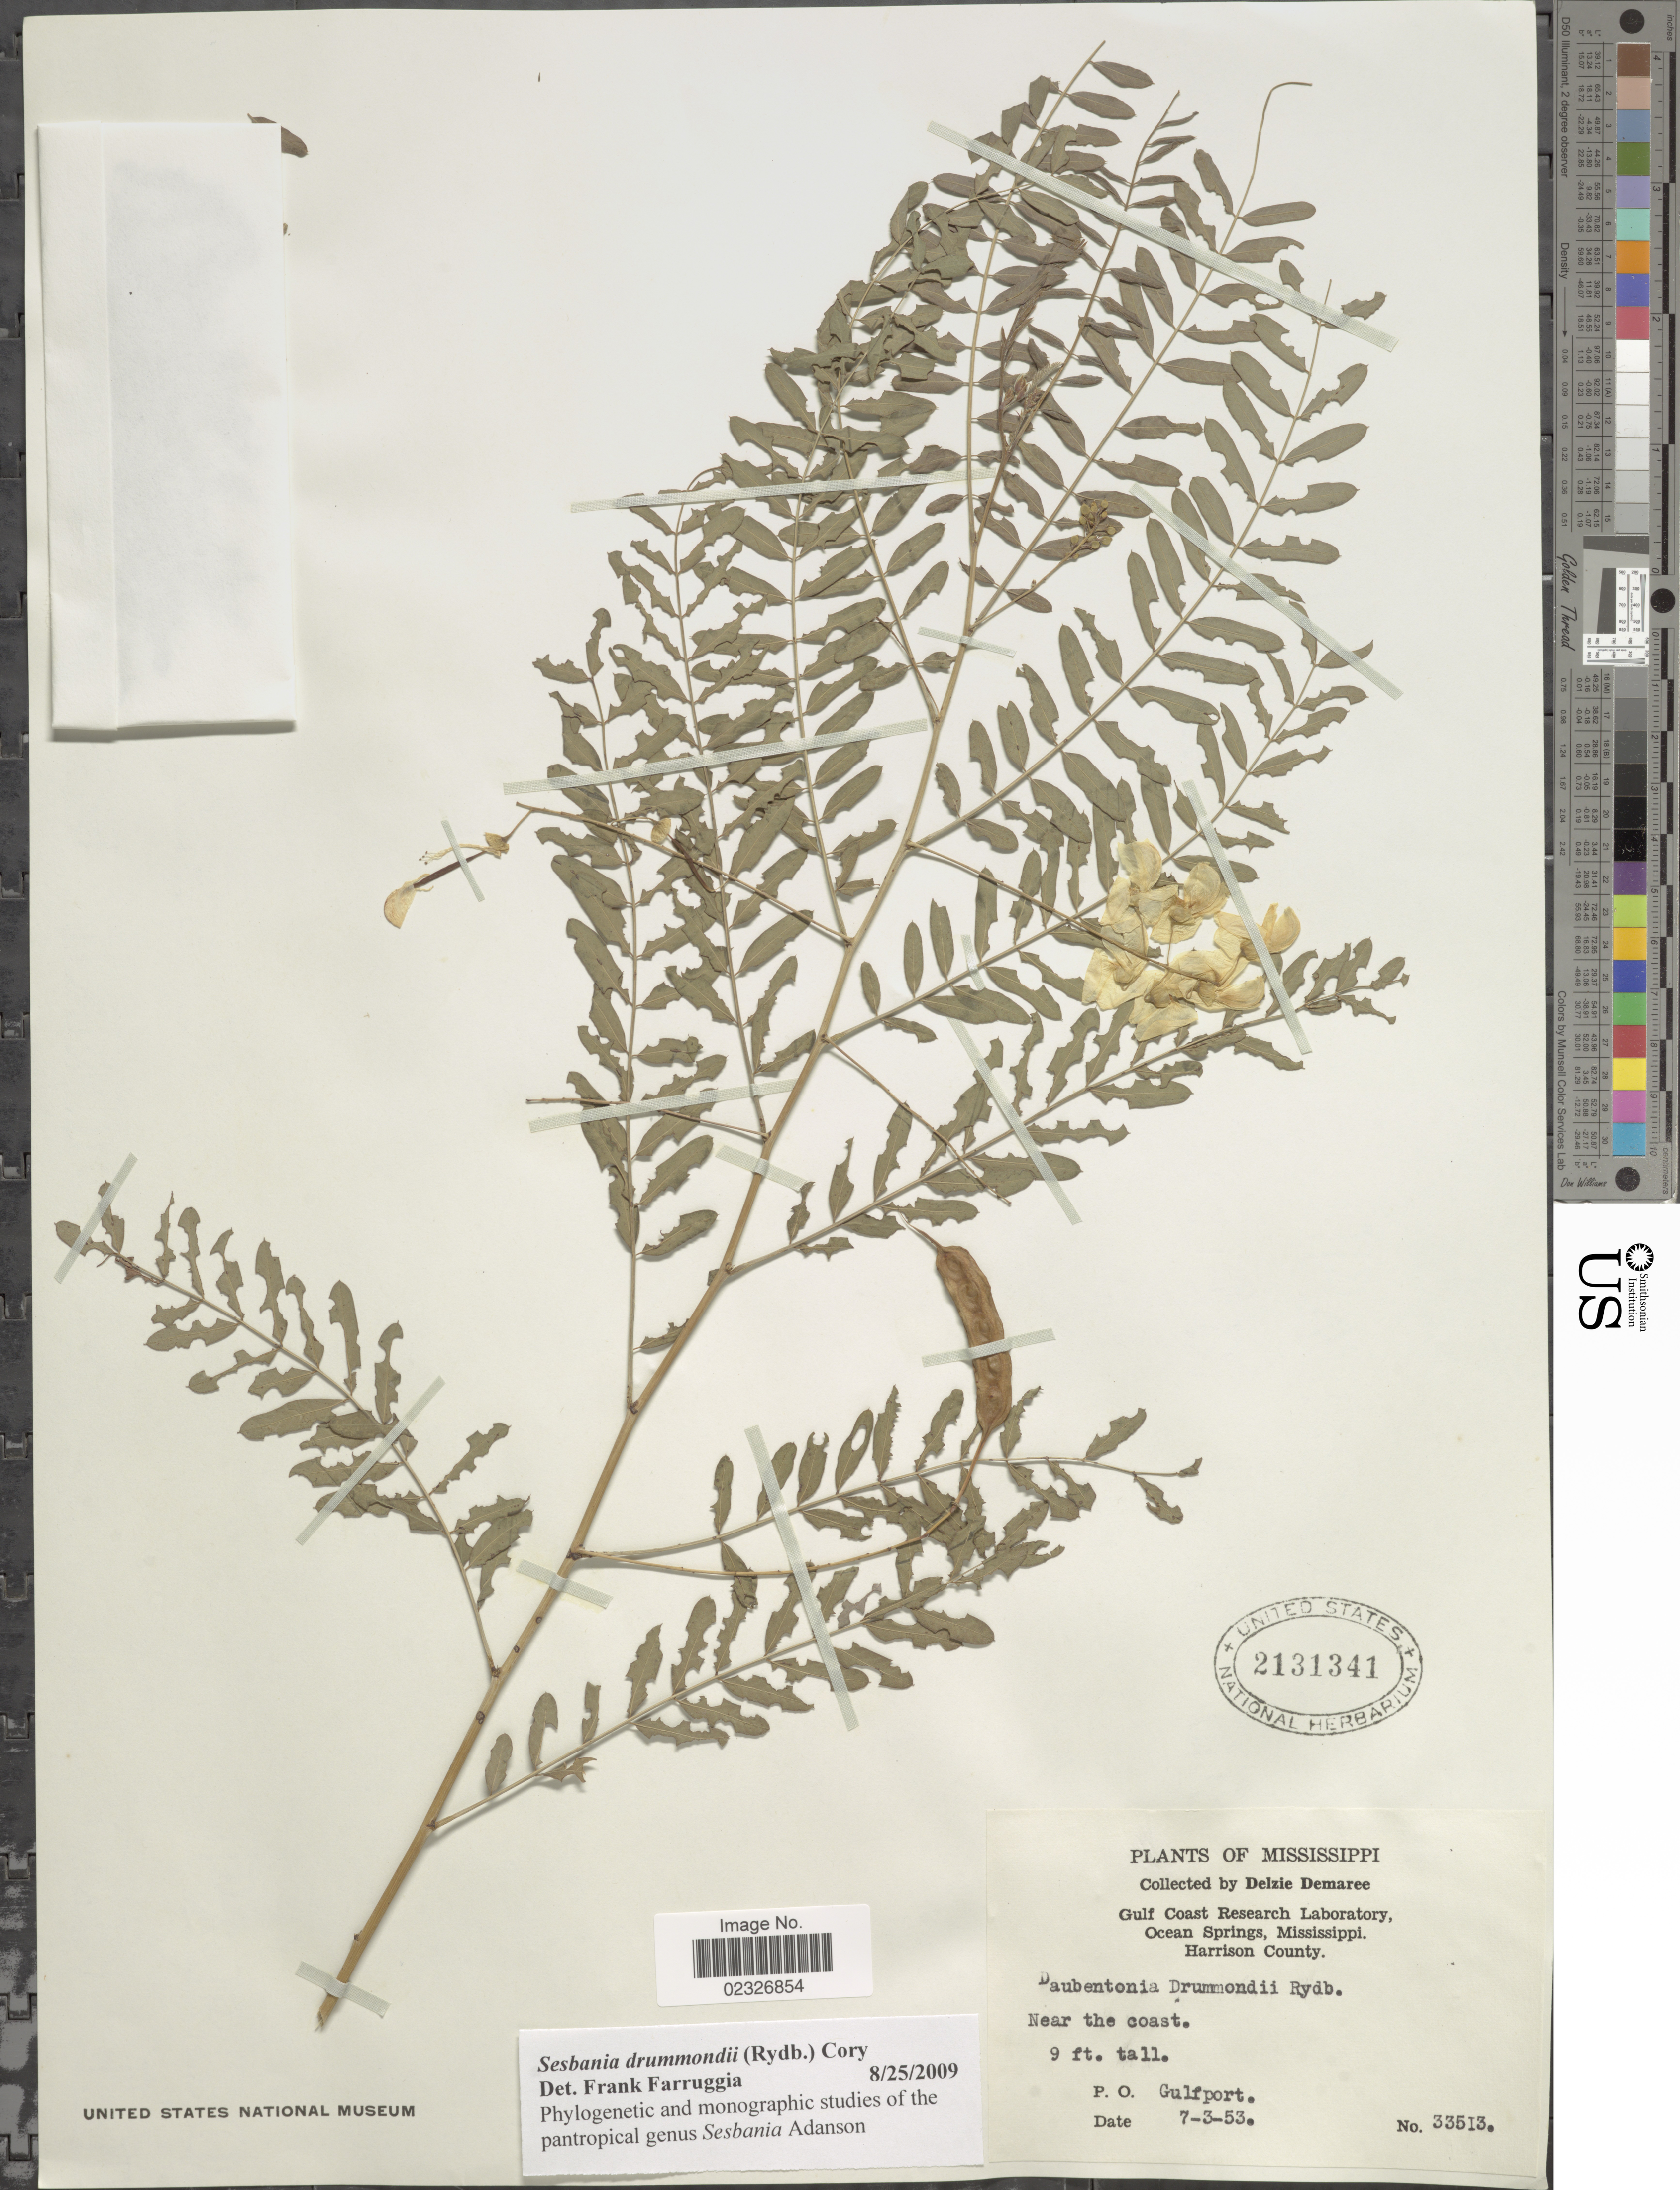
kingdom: Plantae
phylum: Tracheophyta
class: Magnoliopsida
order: Fabales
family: Fabaceae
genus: Sesbania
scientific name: Sesbania drummondii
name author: (Rydb.) Cory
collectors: D. Demaree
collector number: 33513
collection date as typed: Transcribed d/m/y: 3/7/53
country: United States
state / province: Mississippi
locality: Gulf Coast Research Laboratory, Ocean Springs, Mississippi, Harrison County, near the coast, Gulfport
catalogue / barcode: US 2131341